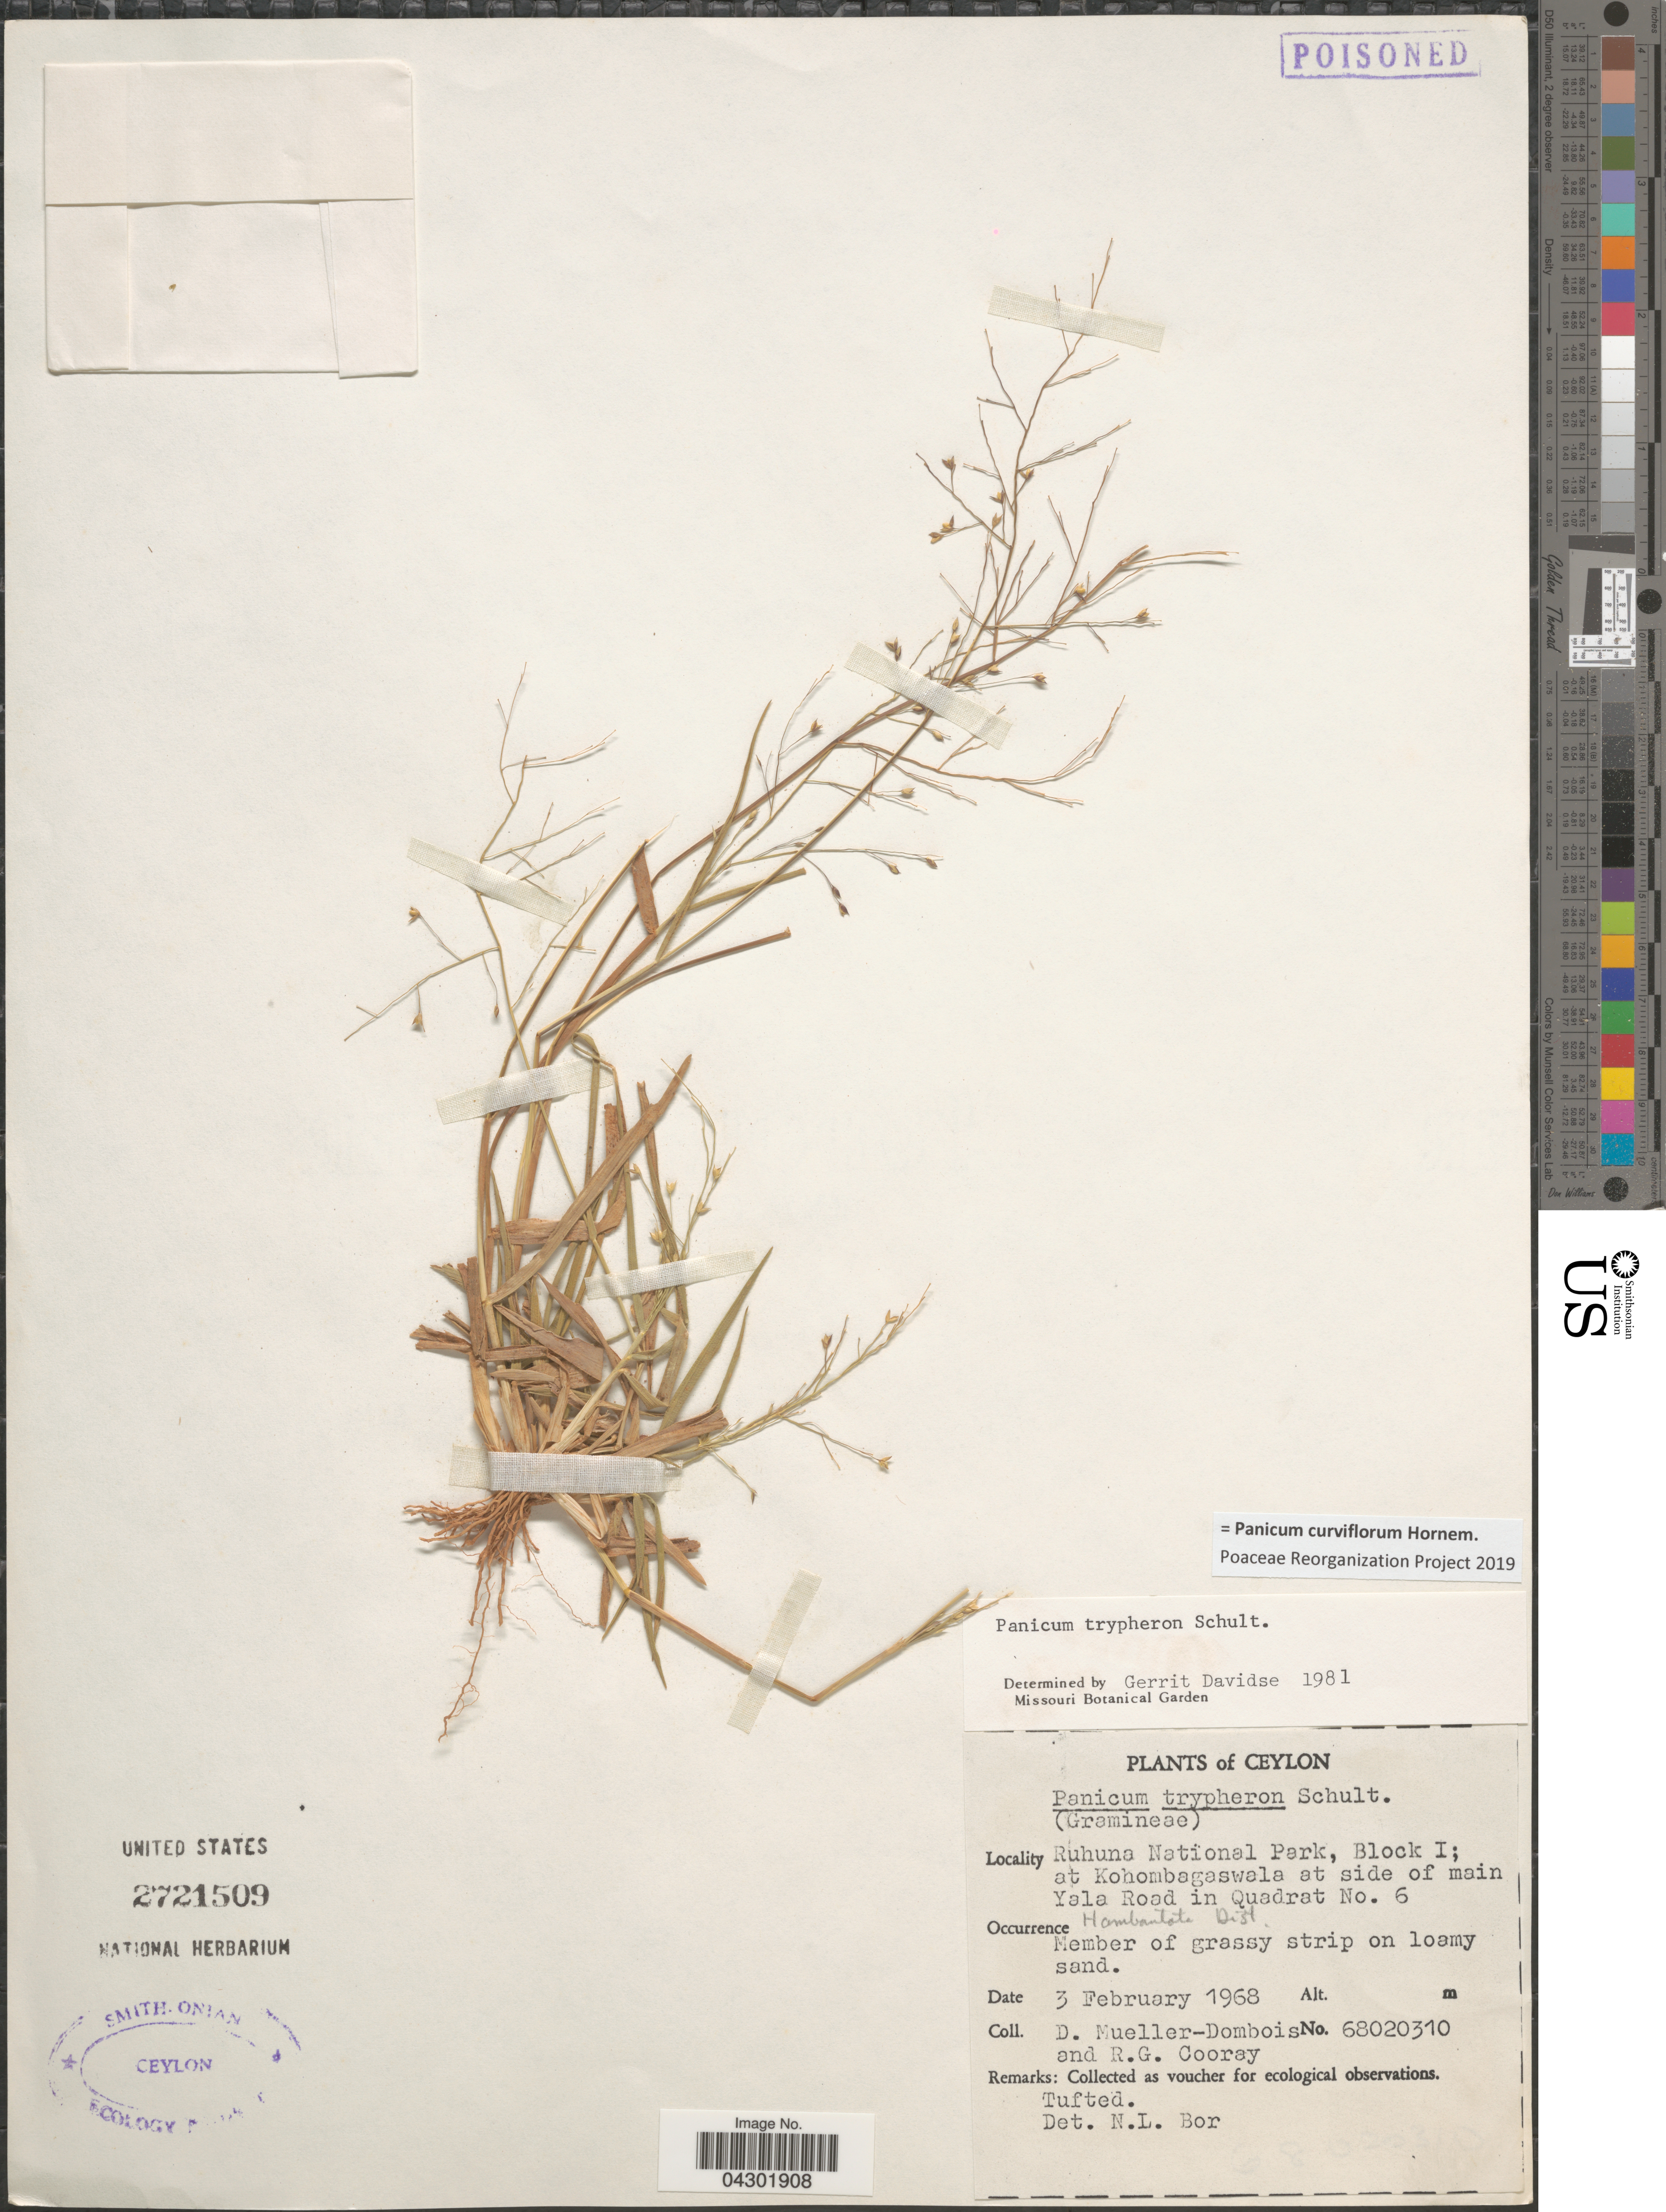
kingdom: Plantae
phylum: Tracheophyta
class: Liliopsida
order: Poales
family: Poaceae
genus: Panicum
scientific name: Panicum curviflorum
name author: Hornem.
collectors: D. Mueller-Dombois & R. Cooray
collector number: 68020310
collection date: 1968-02-03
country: Sri Lanka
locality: Ceylon. Ruhuna National Park, Block I; at Kohombagaswala at side of main Yala Road in Quadrat No. 6. Hambantota Dist.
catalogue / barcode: US 2721509